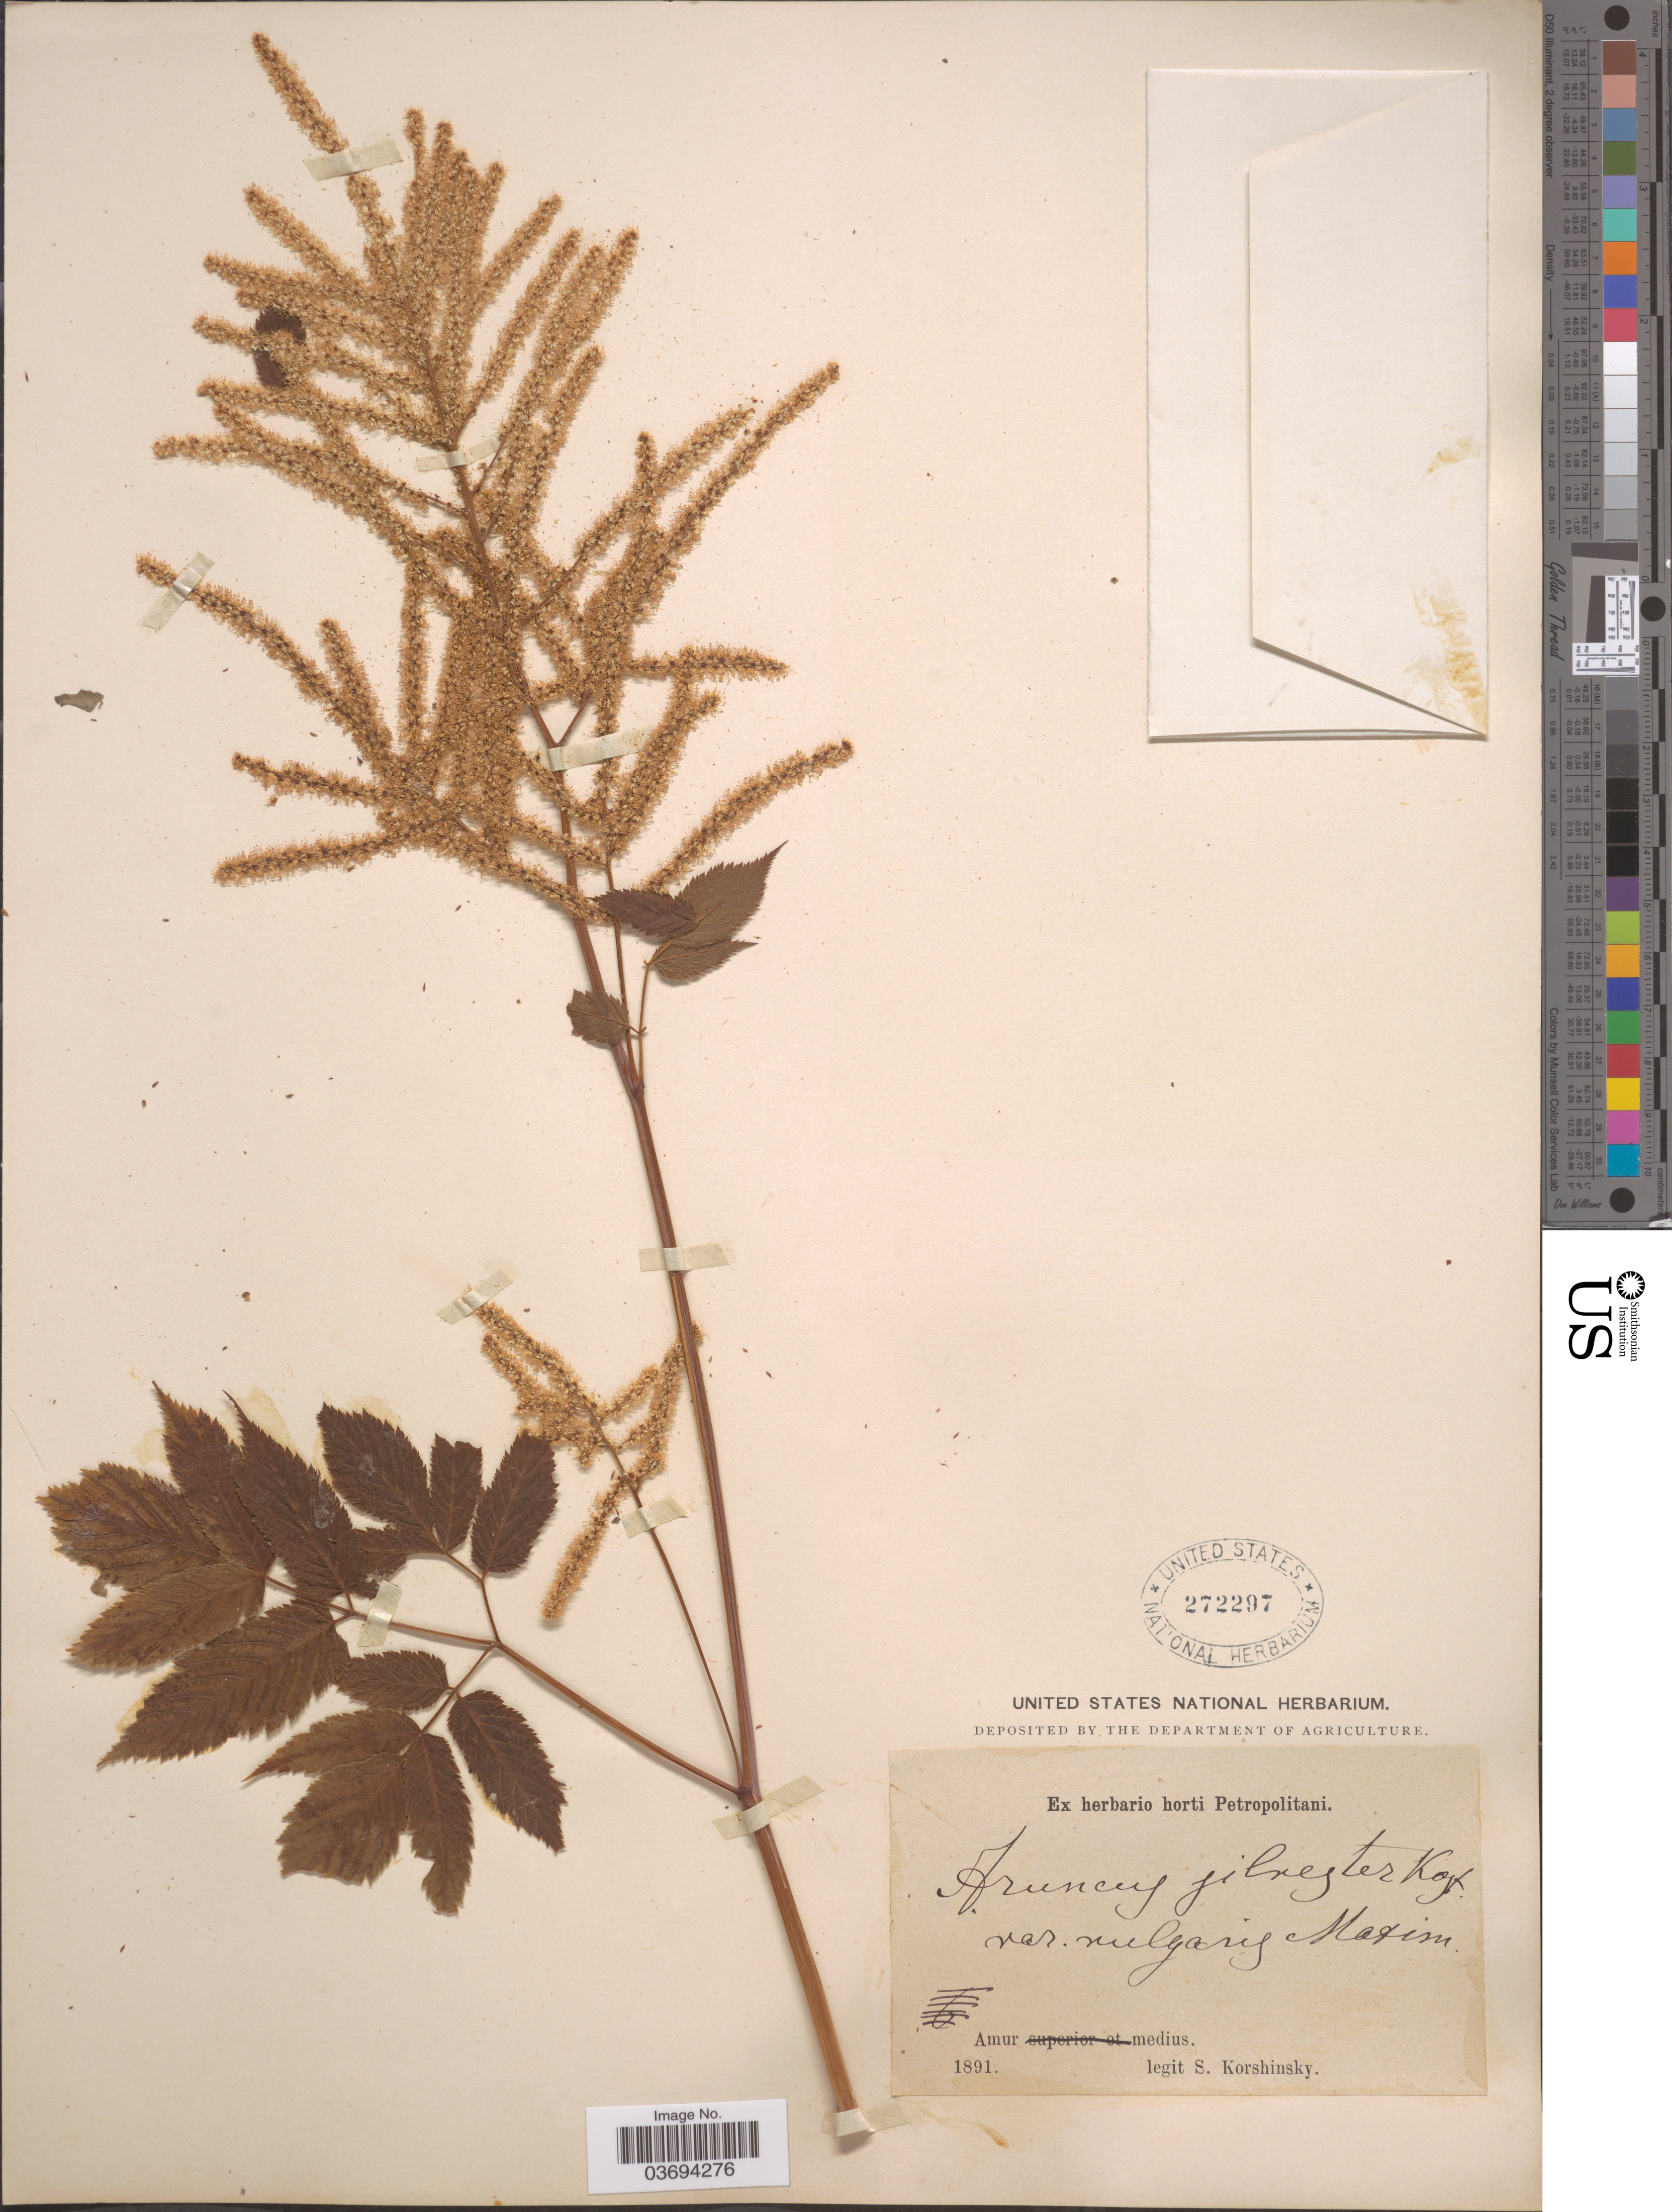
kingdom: Plantae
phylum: Tracheophyta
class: Magnoliopsida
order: Rosales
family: Rosaceae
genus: Aruncus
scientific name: Aruncus sylvester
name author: Kostel. ex Maxim.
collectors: S. I. Korshinsky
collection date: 1891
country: Russian Federation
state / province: Amur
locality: Amur medius.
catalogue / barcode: US 272297